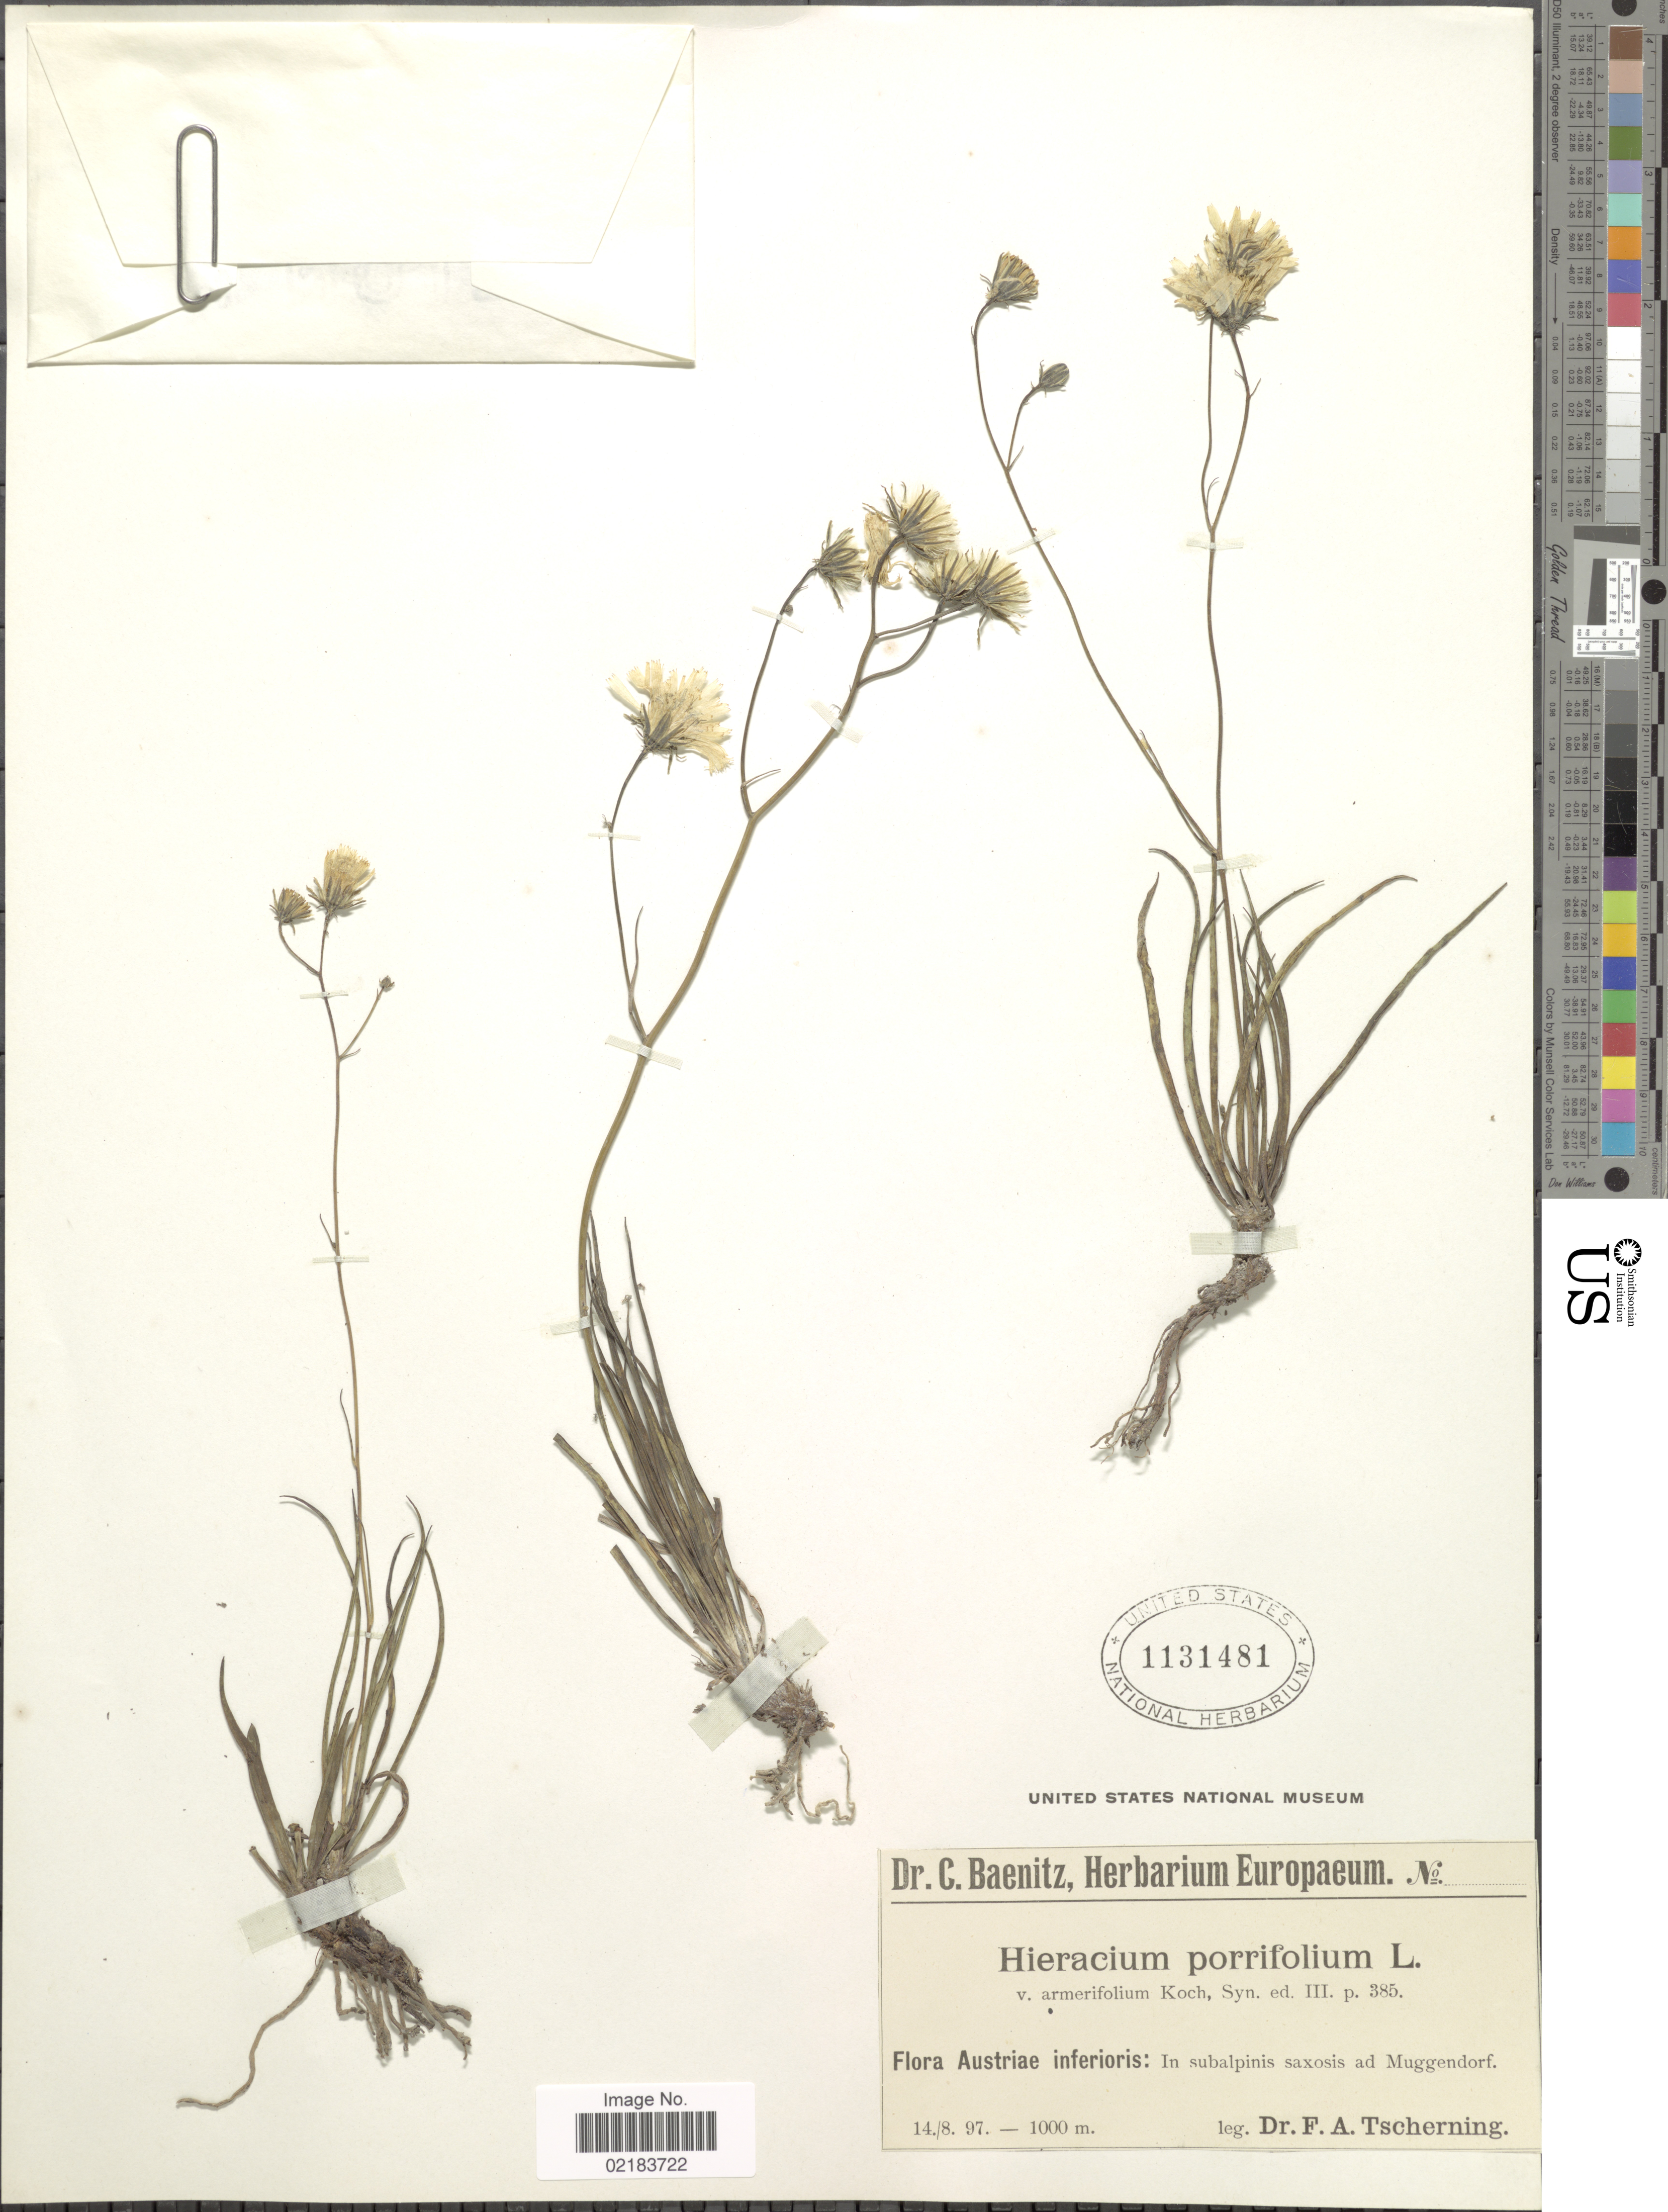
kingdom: Plantae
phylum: Tracheophyta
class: Magnoliopsida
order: Asterales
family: Asteraceae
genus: Hieracium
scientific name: Hieracium porrifolium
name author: L.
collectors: F. A. Tscherning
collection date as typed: Transcribed d/m/y: 14/8/97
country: Germany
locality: Austriae inferioris: In subalpinis saxosis ad Muggendorf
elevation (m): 1000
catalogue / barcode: US 1131481